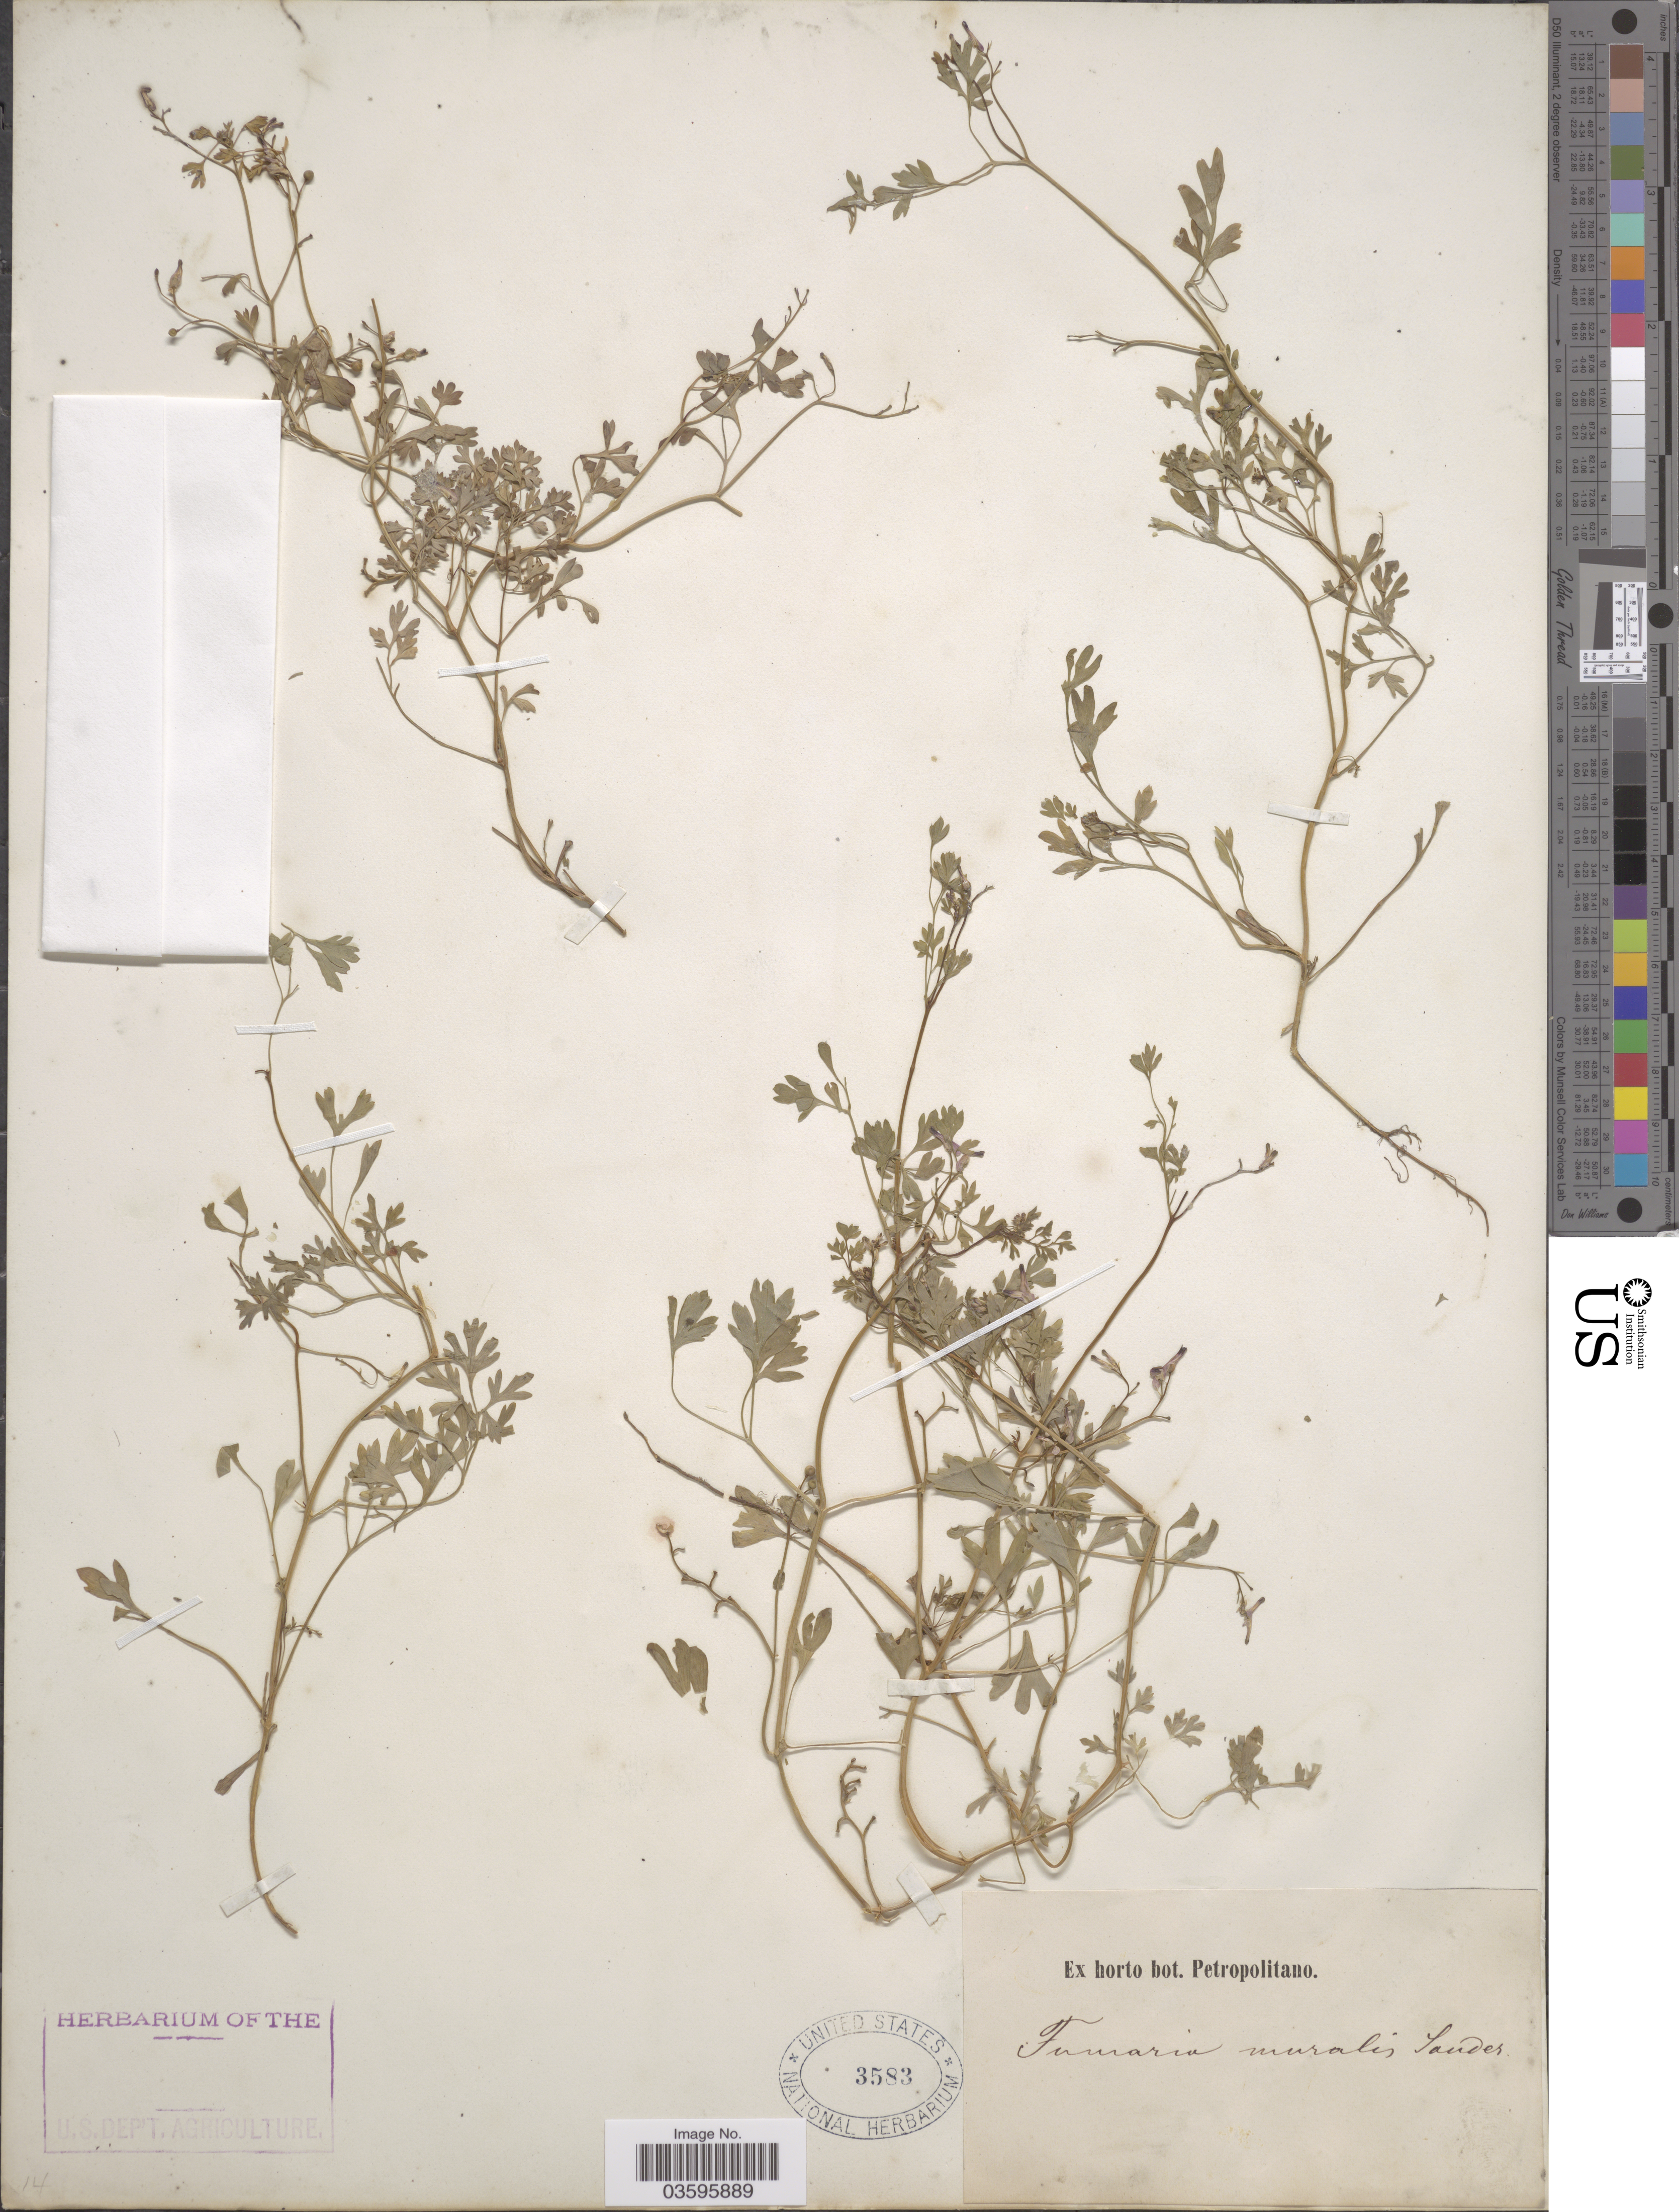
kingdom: Plantae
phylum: Tracheophyta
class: Magnoliopsida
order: Ranunculales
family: Papaveraceae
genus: Fumaria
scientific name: Fumaria muralis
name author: Sond. ex W.D.J. Koch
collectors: ex Horto Bot. Petropolitano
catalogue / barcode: US 3583